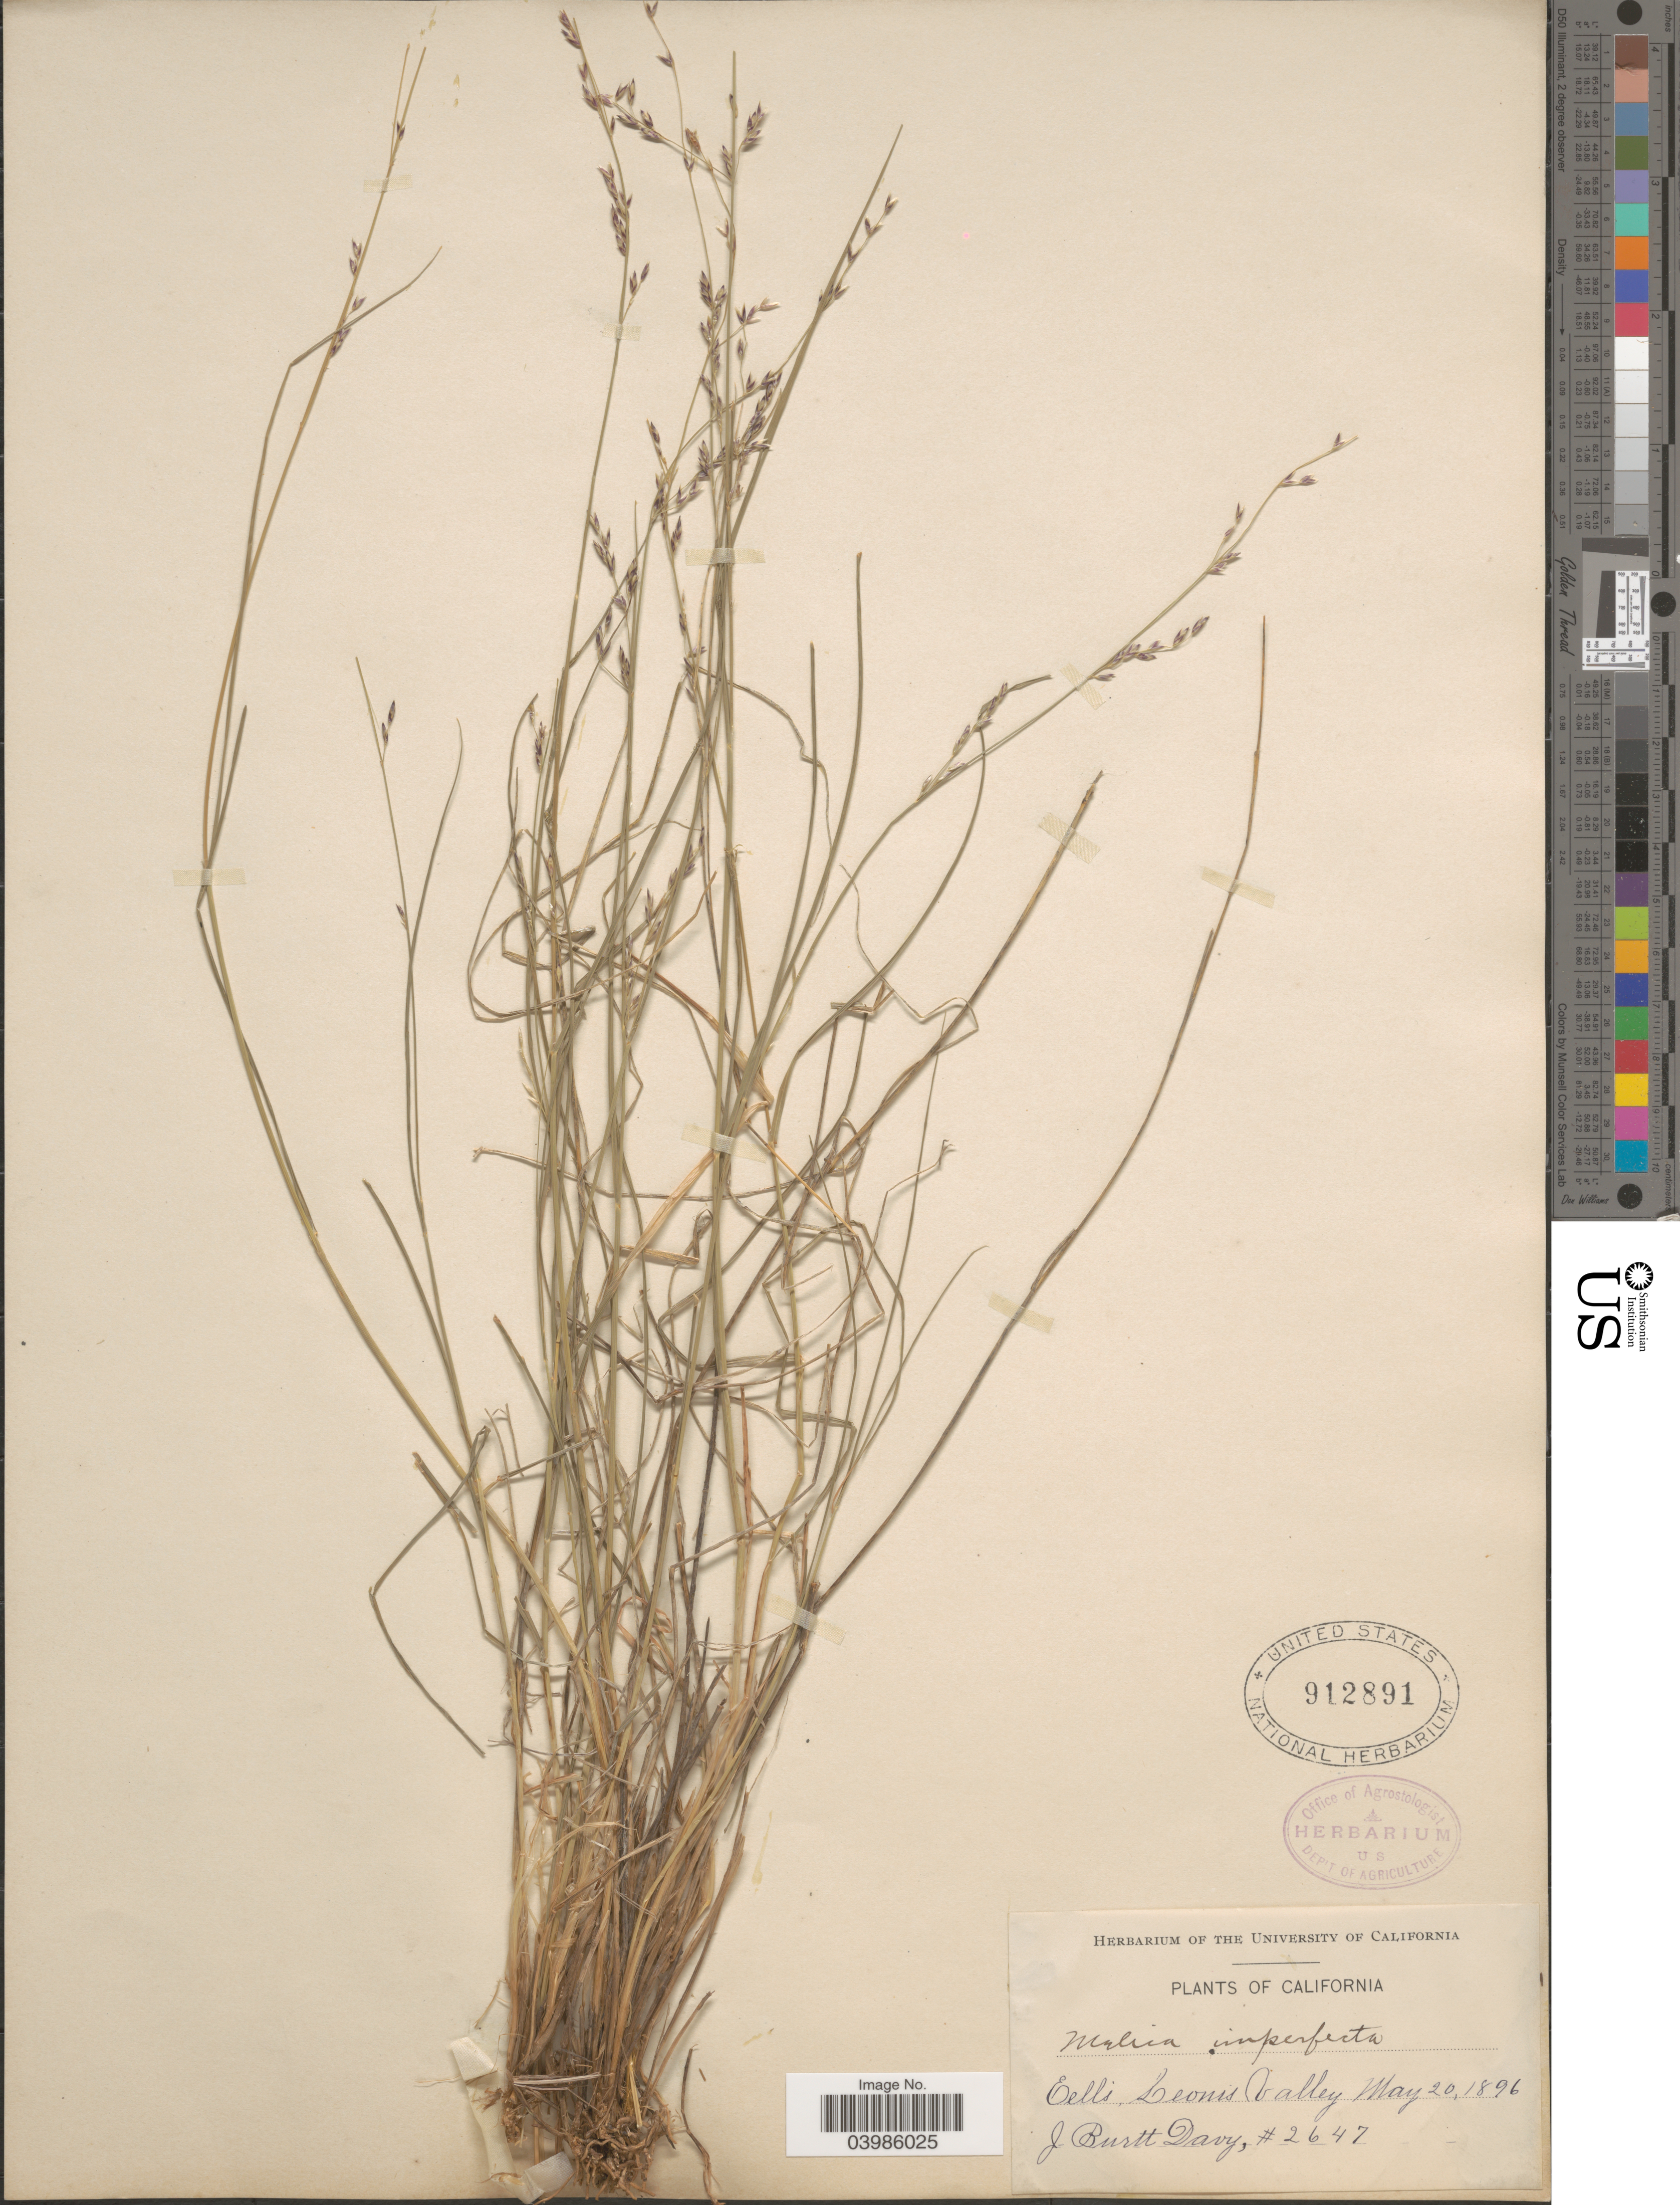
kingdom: Plantae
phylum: Tracheophyta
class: Liliopsida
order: Poales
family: Poaceae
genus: Melica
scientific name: Melica imperfecta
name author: Trin.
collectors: J. Burtt Davy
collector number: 2647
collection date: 1896-05-20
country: United States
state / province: California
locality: Eell's, Leonis Valley.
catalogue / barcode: US 912891